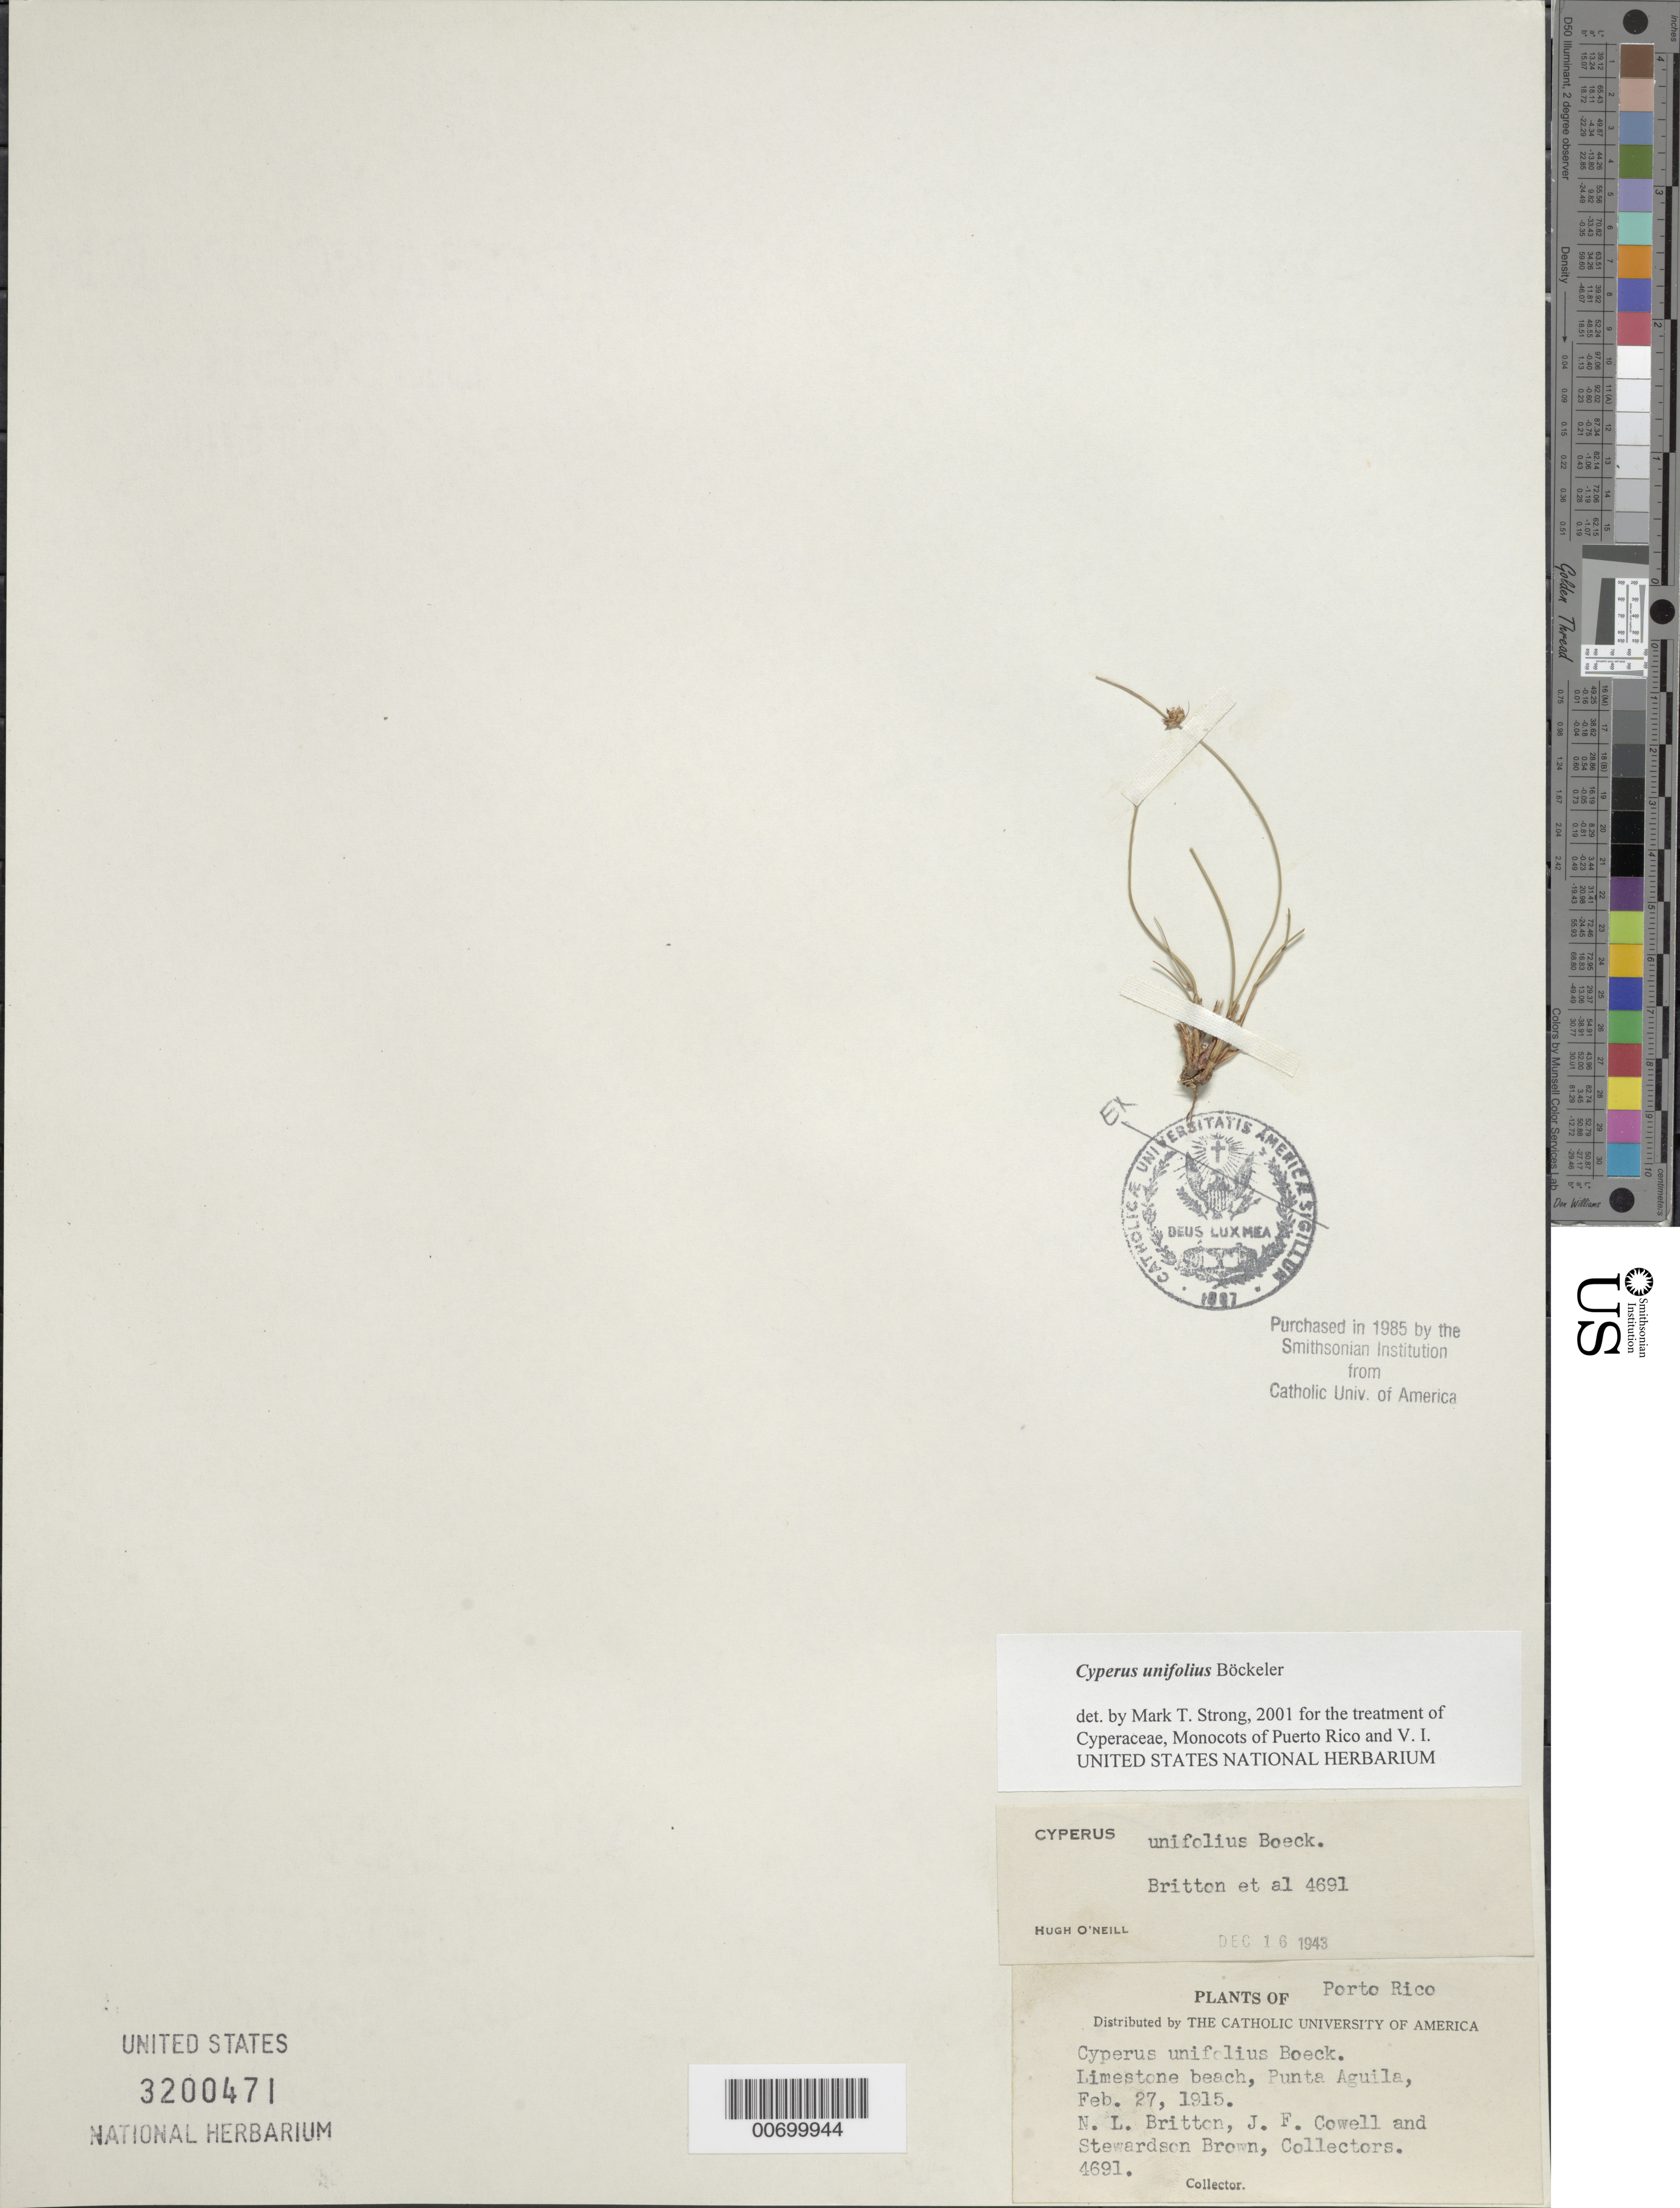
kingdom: Plantae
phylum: Tracheophyta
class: Liliopsida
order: Poales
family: Cyperaceae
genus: Cyperus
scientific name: Cyperus unifolius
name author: Boeckeler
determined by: Strong, M. T., (US), Smithsonian Institution - National Museum of Natural History (UNITED STATES)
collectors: N. Britton, J. F. Cowell & S. Brown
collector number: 4691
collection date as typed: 27 Feb 1915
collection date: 1915-02-27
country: Puerto Rico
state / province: Cabo Rojo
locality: Punta Aguila.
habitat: Limestone beach.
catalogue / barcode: US 3299471